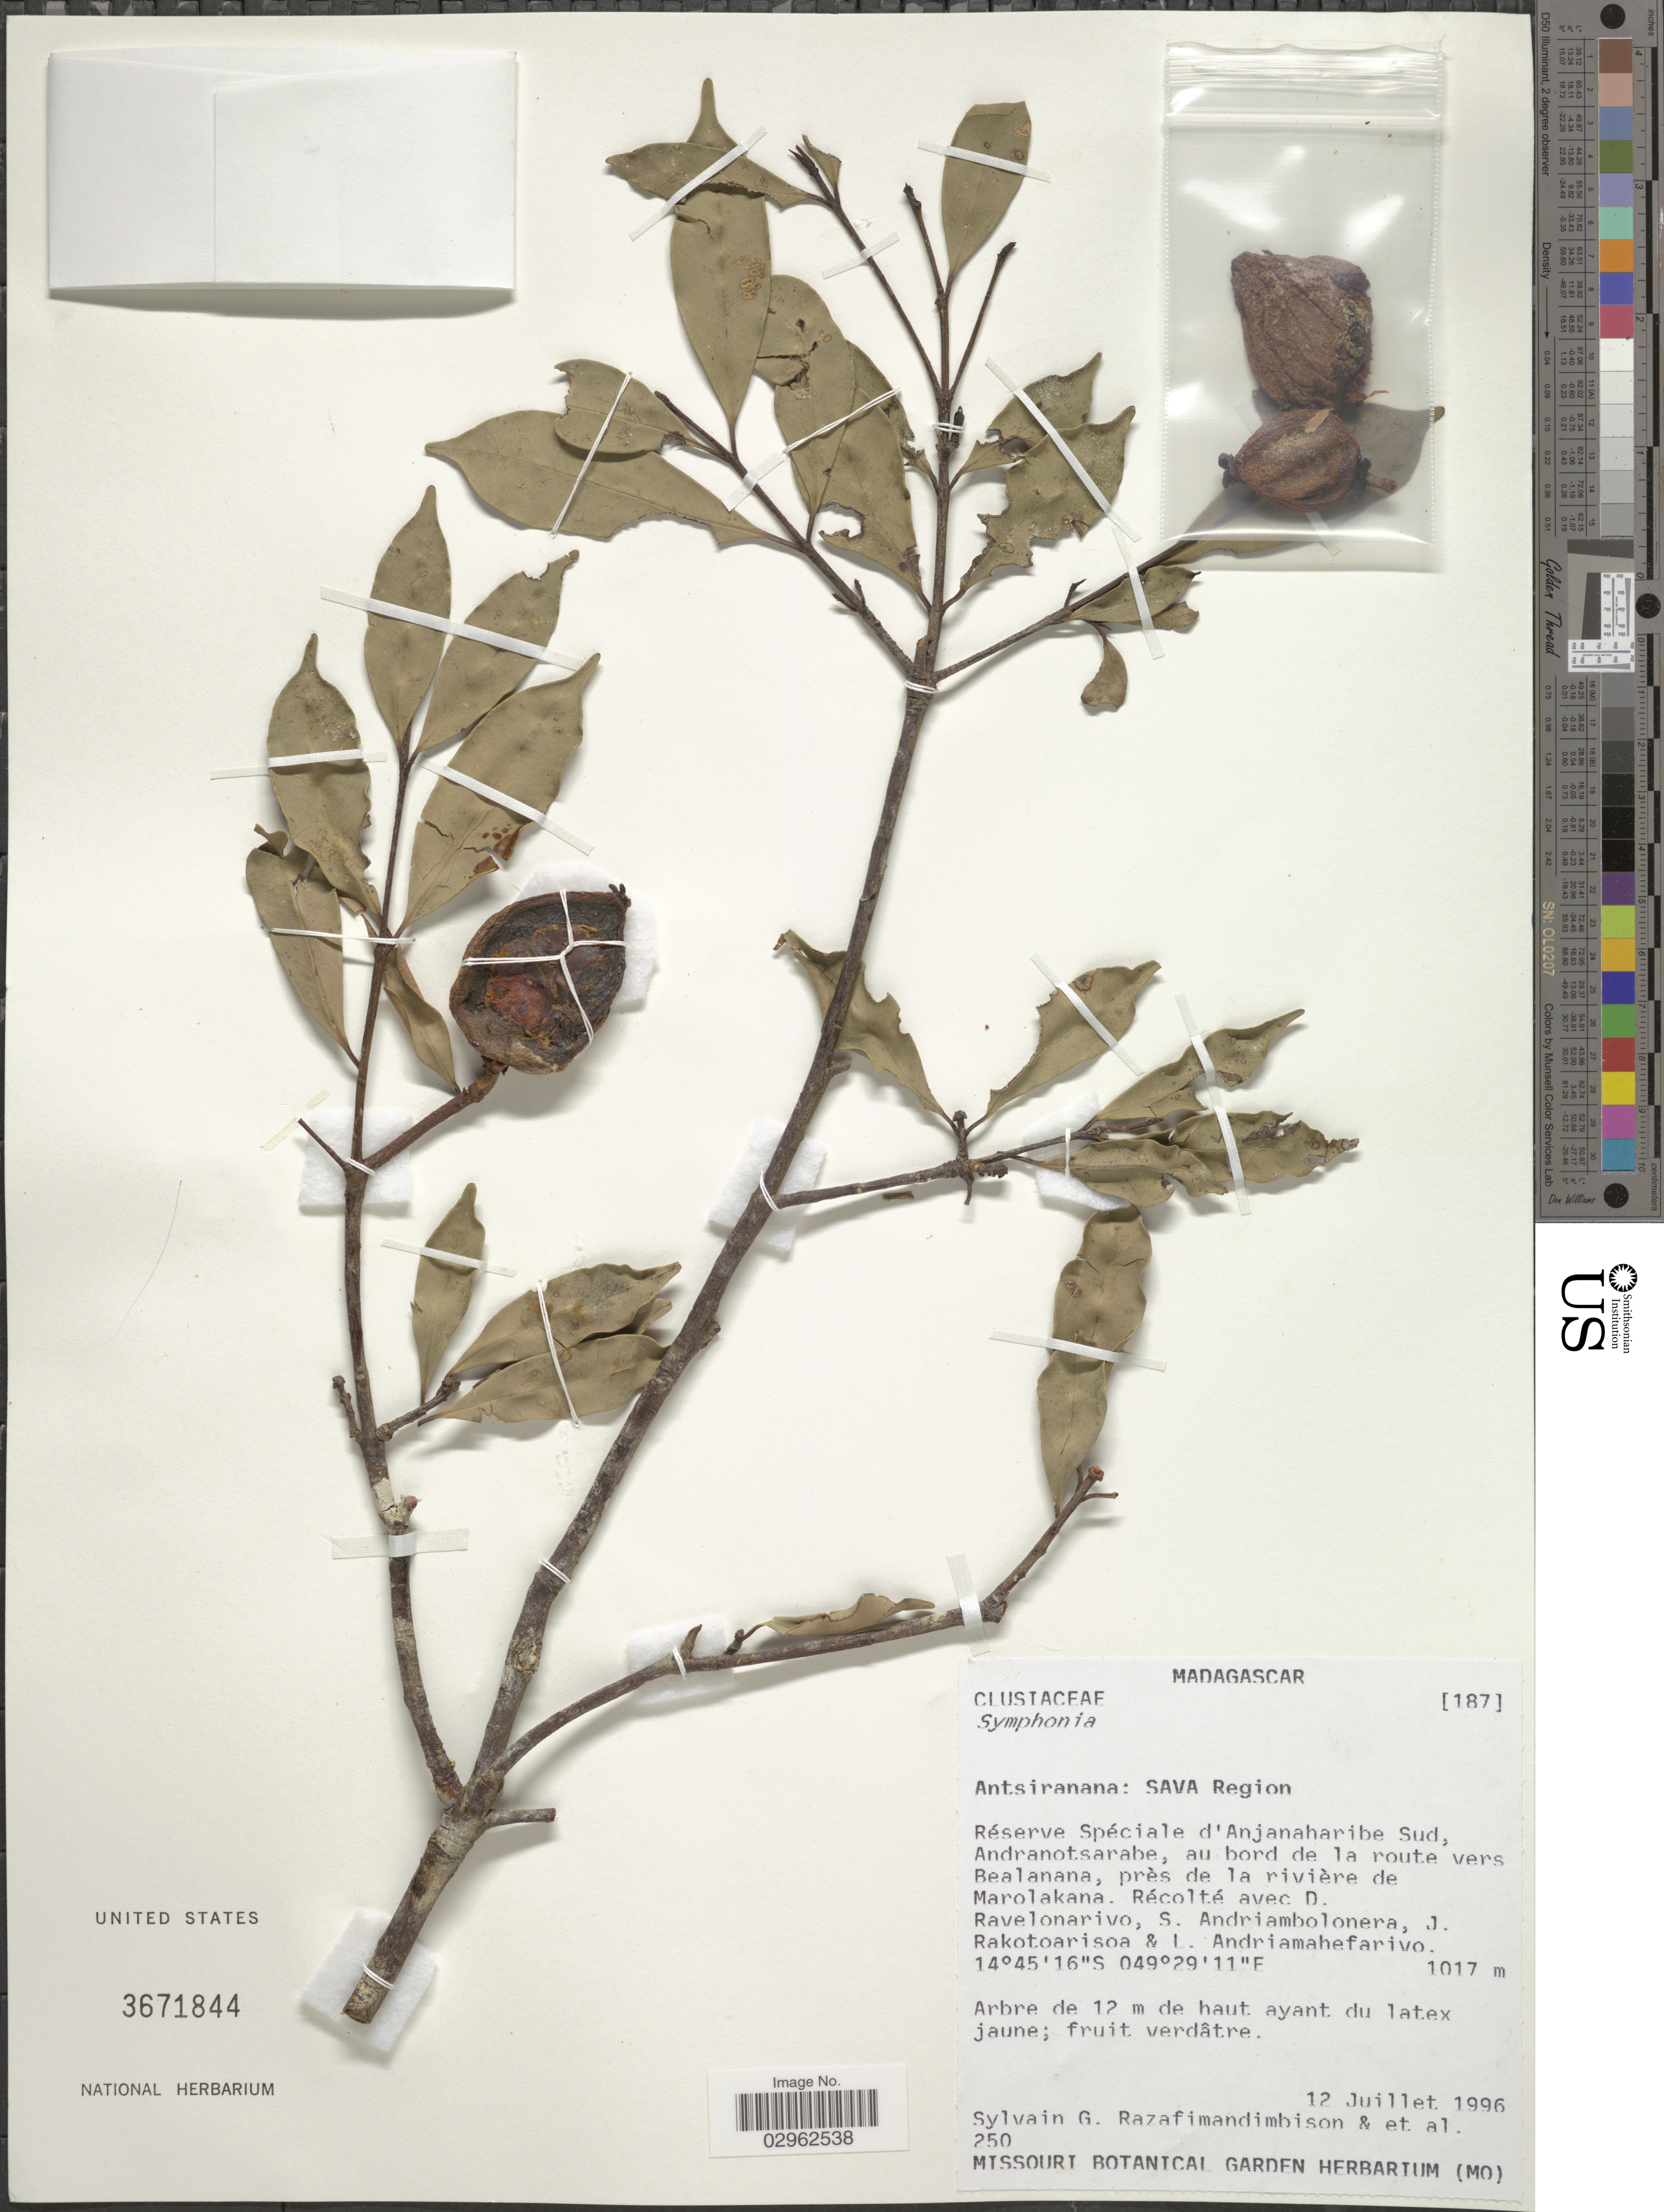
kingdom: Plantae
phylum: Tracheophyta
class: Magnoliopsida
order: Malpighiales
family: Clusiaceae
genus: Symphonia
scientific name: Symphonia sp.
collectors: S. G. Razafimandimbison, D. Ravelonarivo, S. Andriambolonera, J. Rakotoarisoa & L. Andriamahefarivo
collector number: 250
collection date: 1996-07-12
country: Madagascar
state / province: Sava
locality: Sava Region. Réserve Spéciale d'Anjanaharibe Sud, Andranotsarabe, au bord de la route vers Bealanana, près de la rivière de Marolakana.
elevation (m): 1017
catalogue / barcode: US 3671844